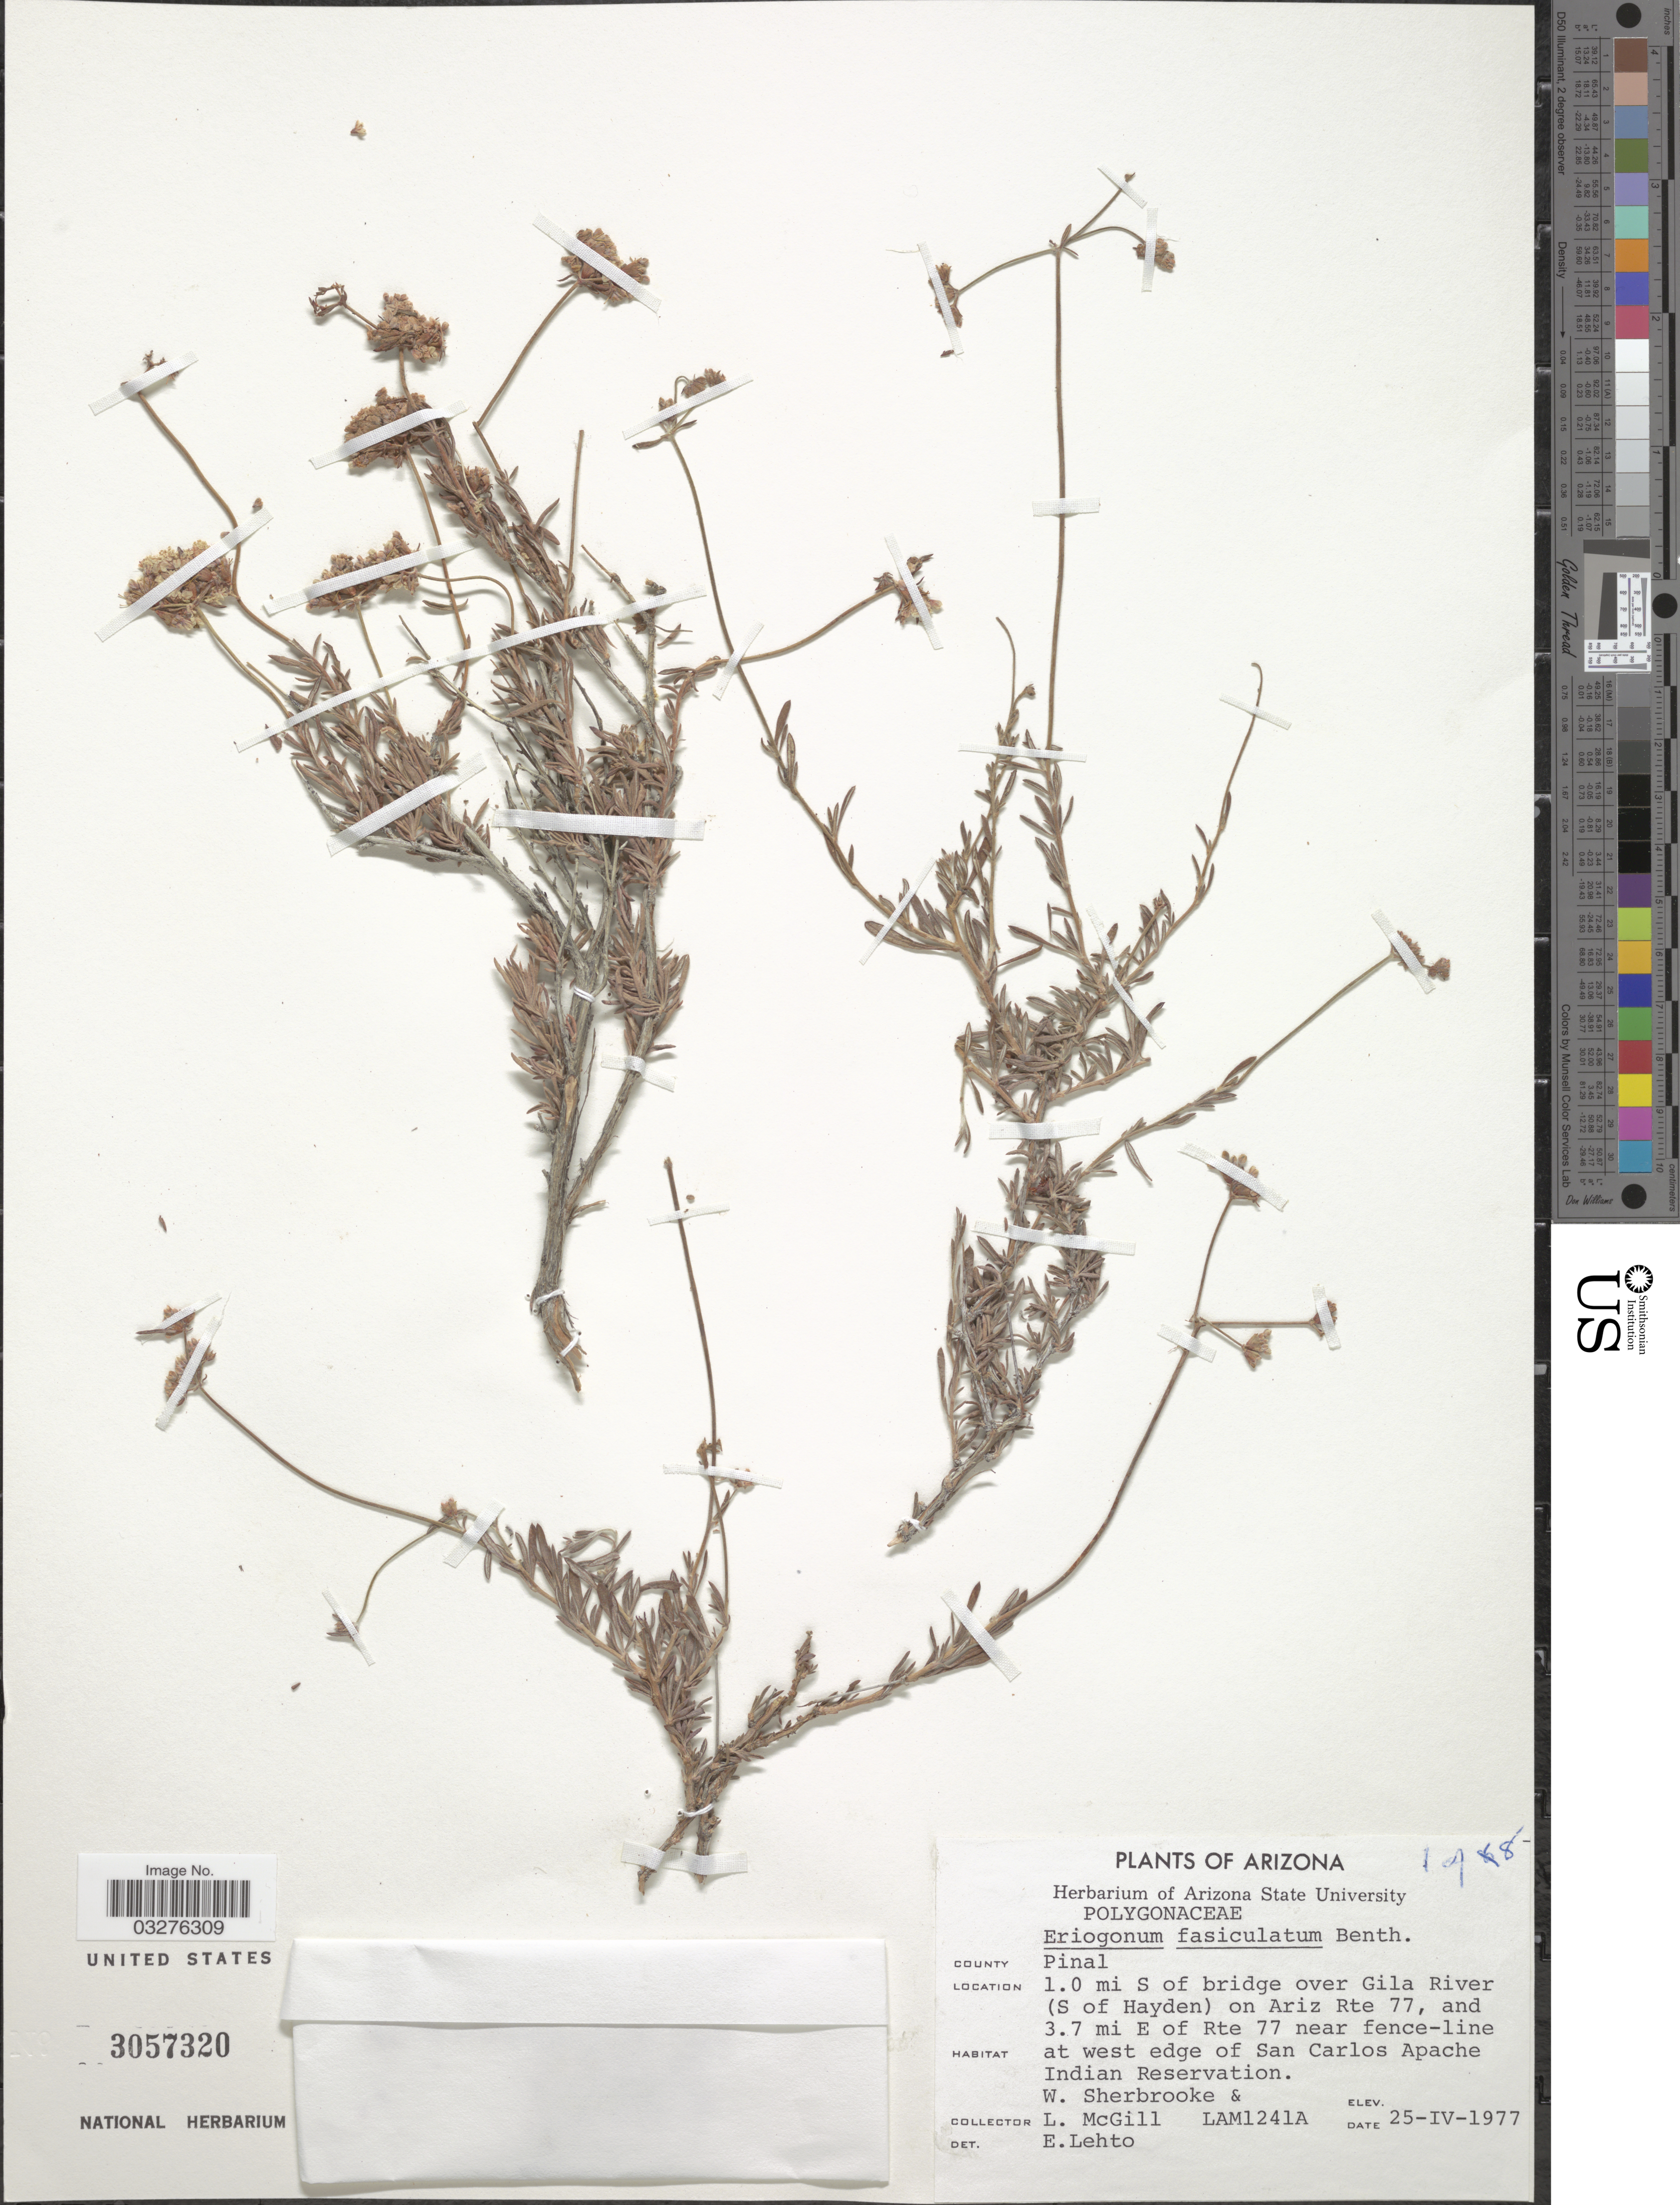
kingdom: Plantae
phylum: Tracheophyta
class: Magnoliopsida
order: Caryophyllales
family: Polygonaceae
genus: Eriogonum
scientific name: Eriogonum fasciculatum var. foliolosum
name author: (Nutt.) S. Stokes ex Abrams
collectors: W. Sherbrooke & L. McGill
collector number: LAM1241A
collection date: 1977-04-25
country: United States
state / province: Arizona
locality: County Pinal, 1.0 mi S of bridge over Gila River (S of Hayden) on Ariz Rte 77, and 3.7 mi E of Rte 77 near fence-line, at west edge of San Carlos Apache Indian Reservation.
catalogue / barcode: US 3057320